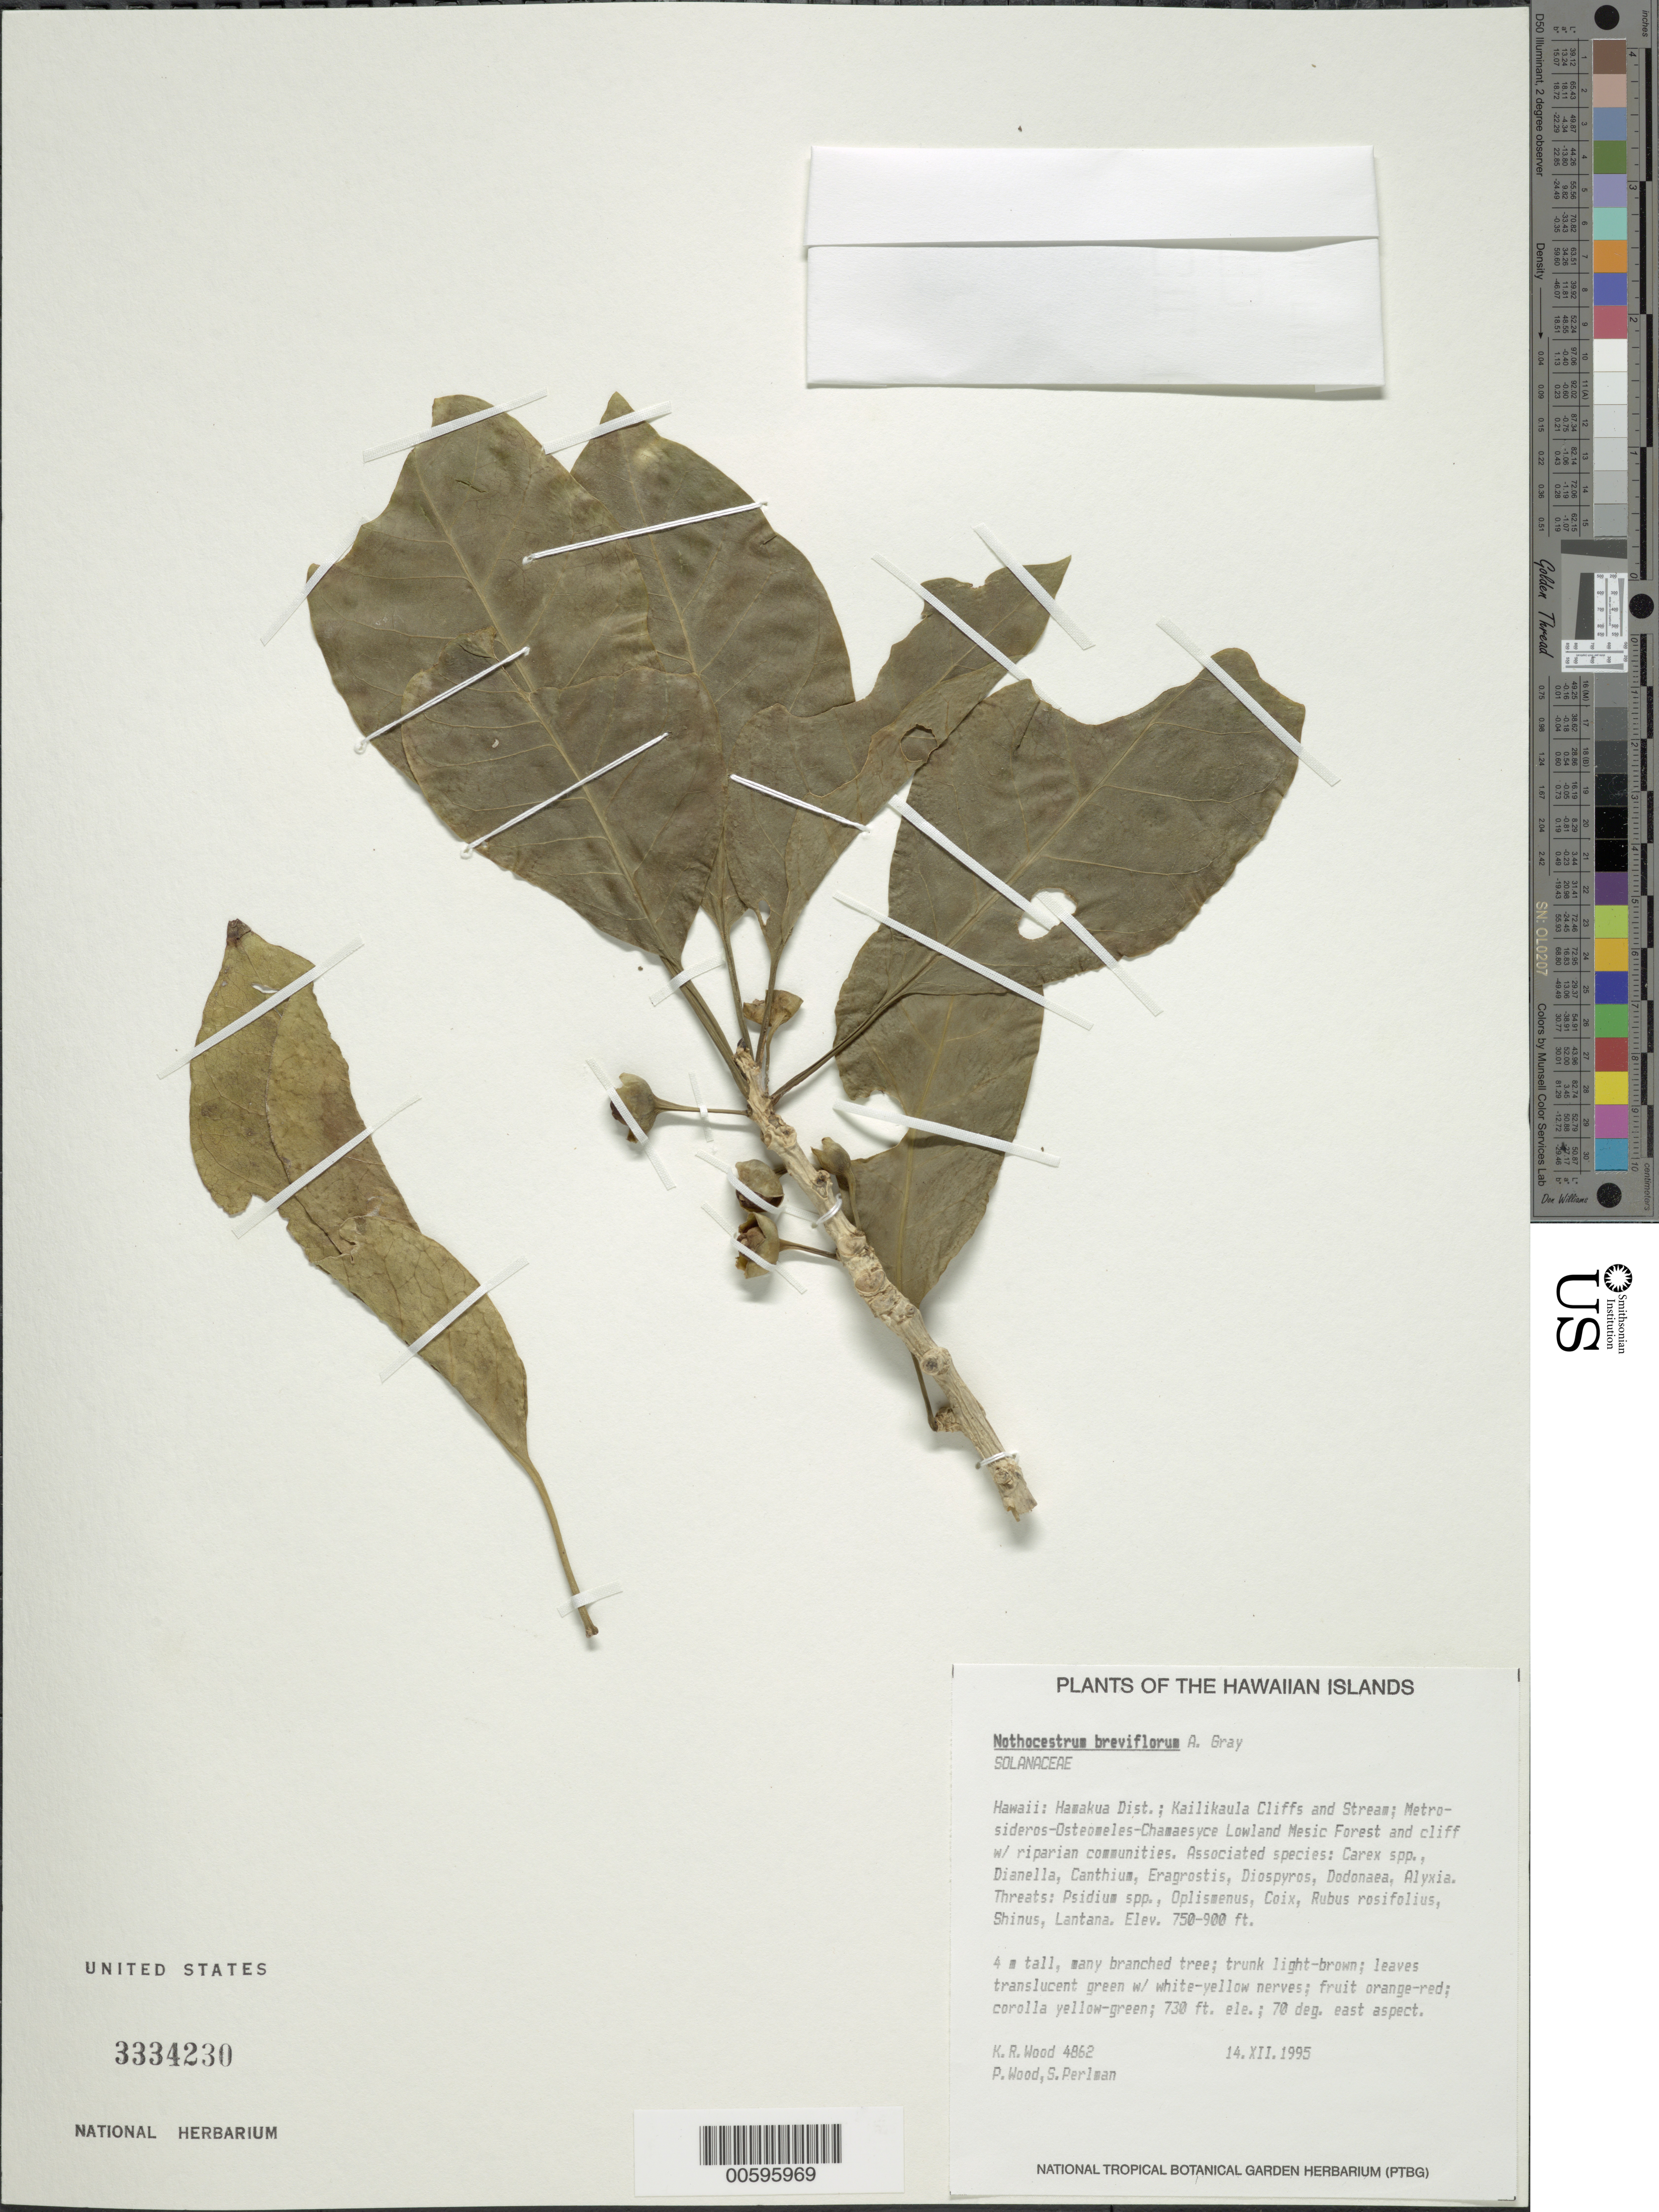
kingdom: Plantae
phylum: Tracheophyta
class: Magnoliopsida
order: Solanales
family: Solanaceae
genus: Nothocestrum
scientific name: Nothocestrum breviflorum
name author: A. Gray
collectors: K. R. Wood, P. Wood & S. P. Perlman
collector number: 4862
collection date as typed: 14 Dec 1995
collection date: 1995-12-14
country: United States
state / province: Hawaii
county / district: Hawaii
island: Hawaii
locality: Hamakua Dist; Kailikaula Cliffs and Stream.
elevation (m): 229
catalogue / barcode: US 3334230